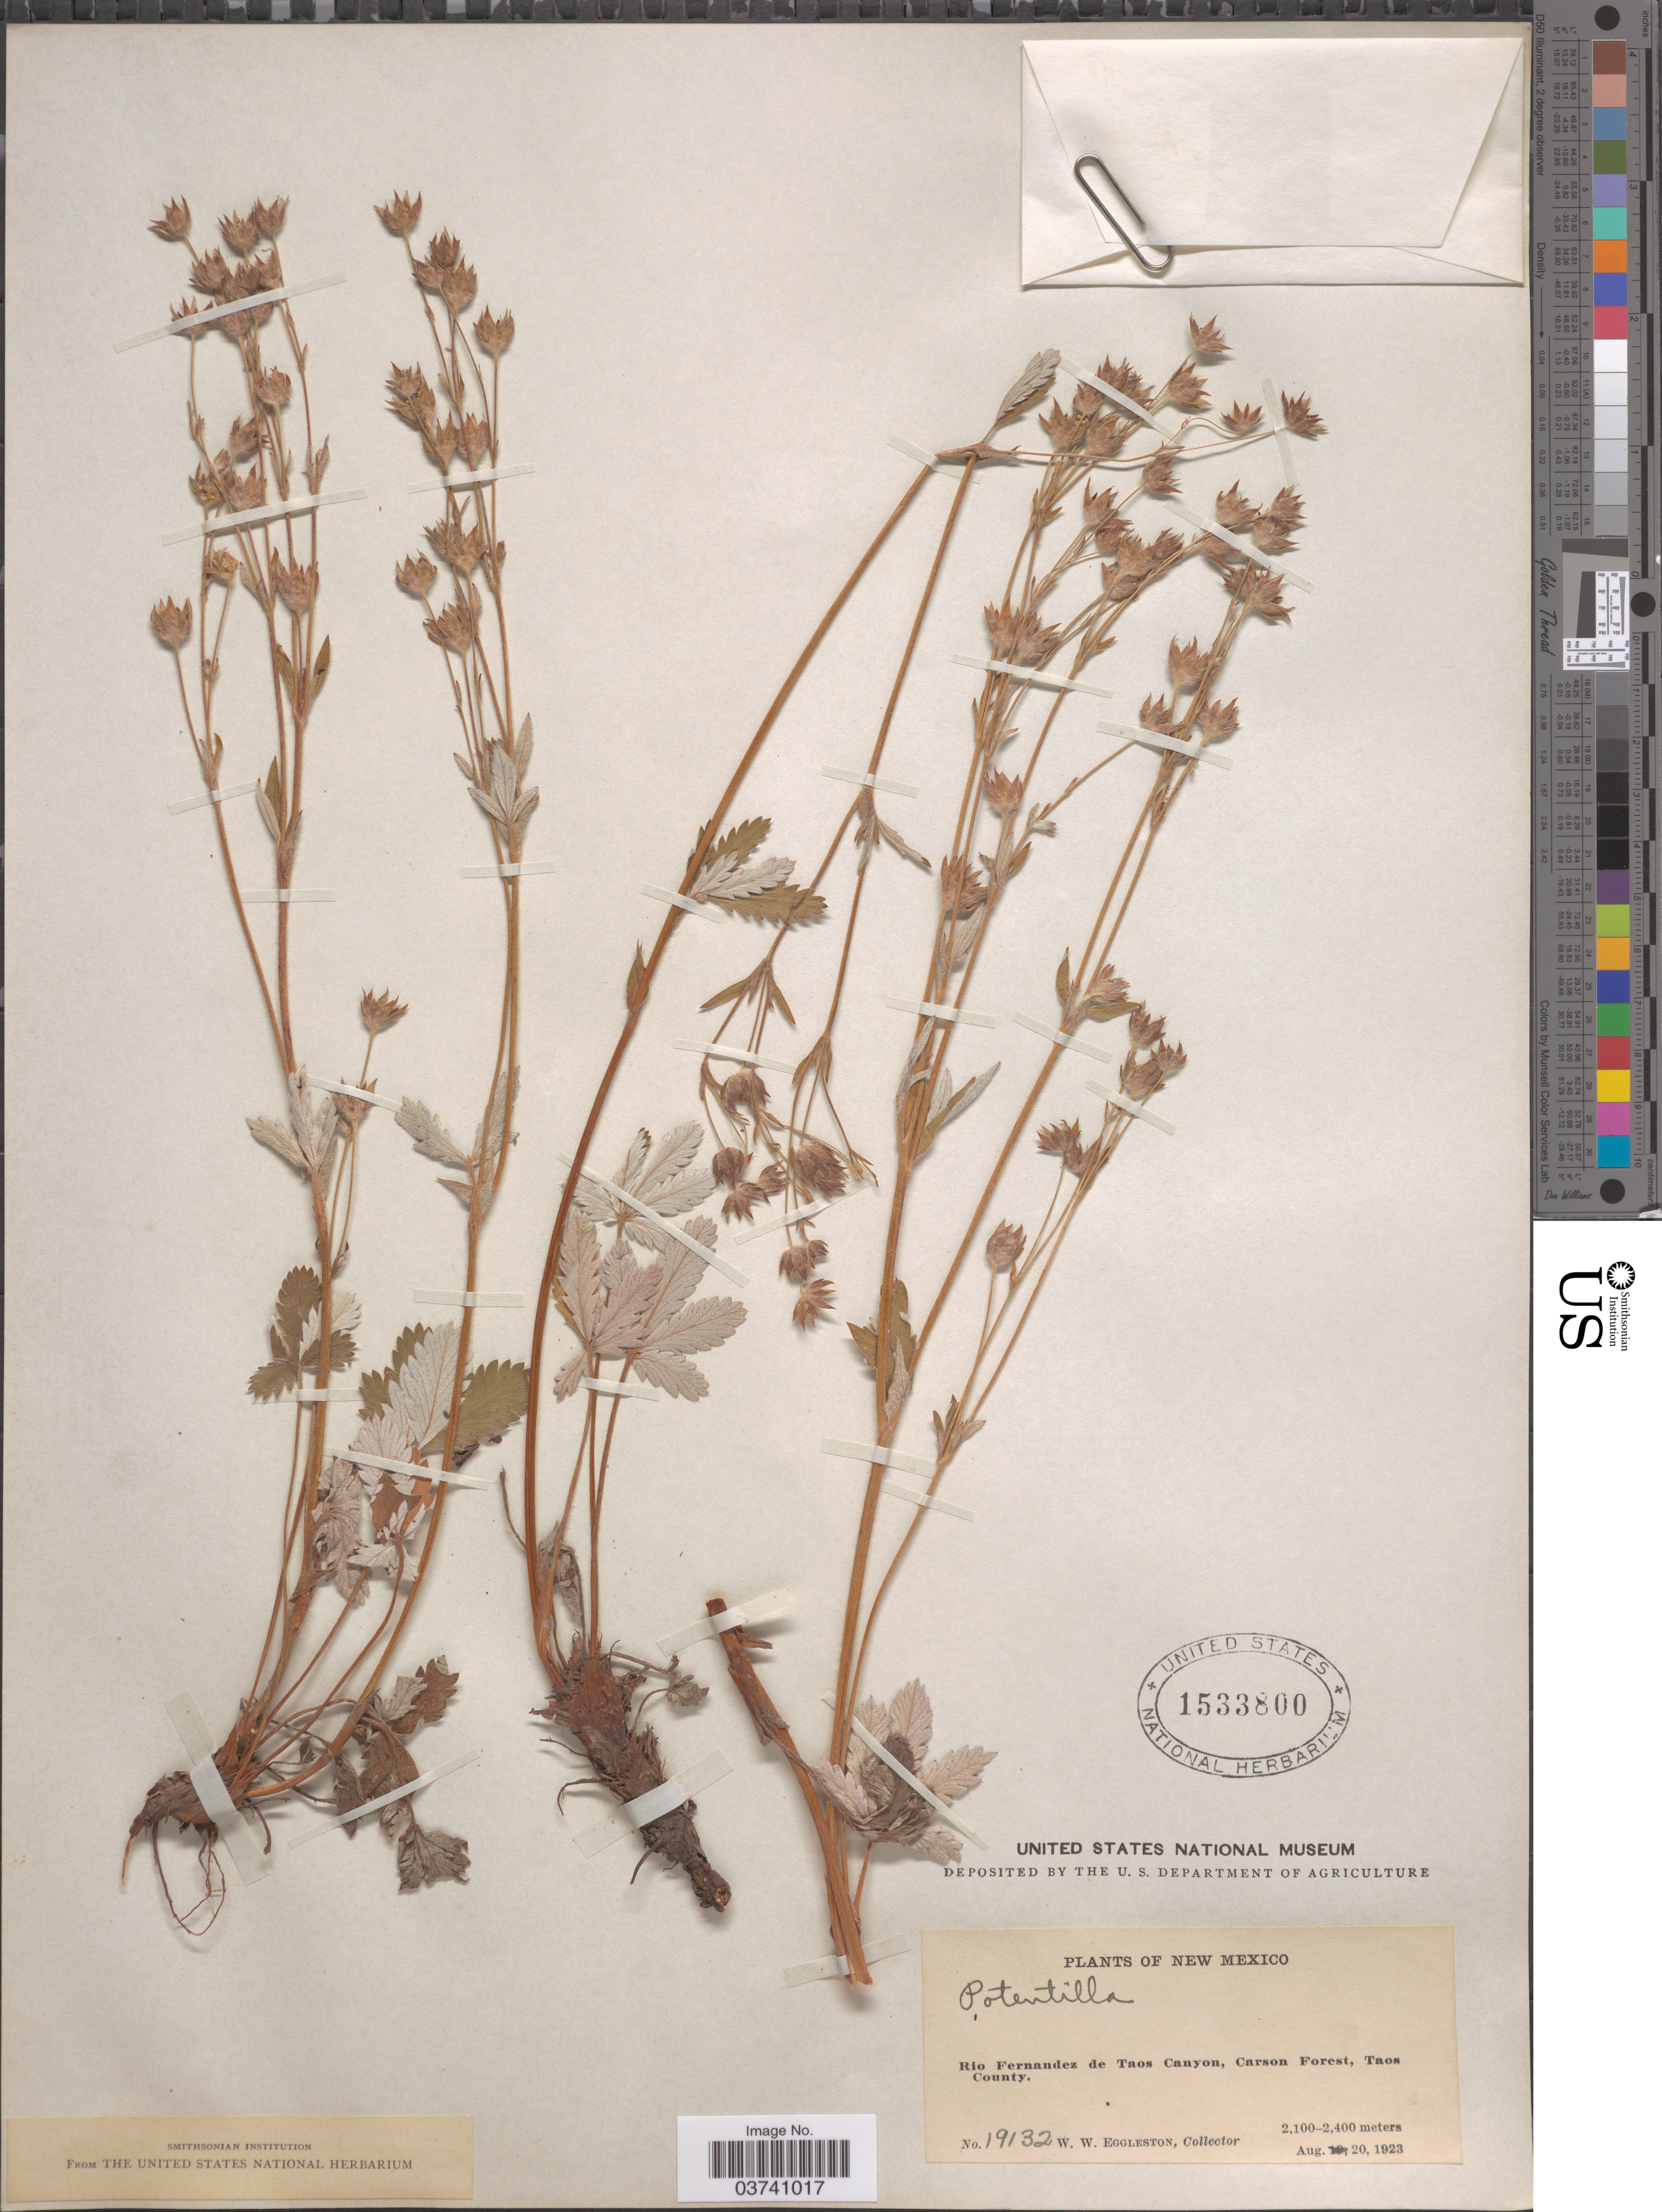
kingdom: Plantae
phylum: Tracheophyta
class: Magnoliopsida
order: Rosales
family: Rosaceae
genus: Potentilla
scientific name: Potentilla sp.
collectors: W. W. Eggleston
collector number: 19132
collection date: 1923-08-20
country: United States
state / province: New Mexico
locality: Rio Fernandez de Taos Canyon, Carson Forest, Taos County.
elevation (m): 2100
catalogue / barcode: US 1533800